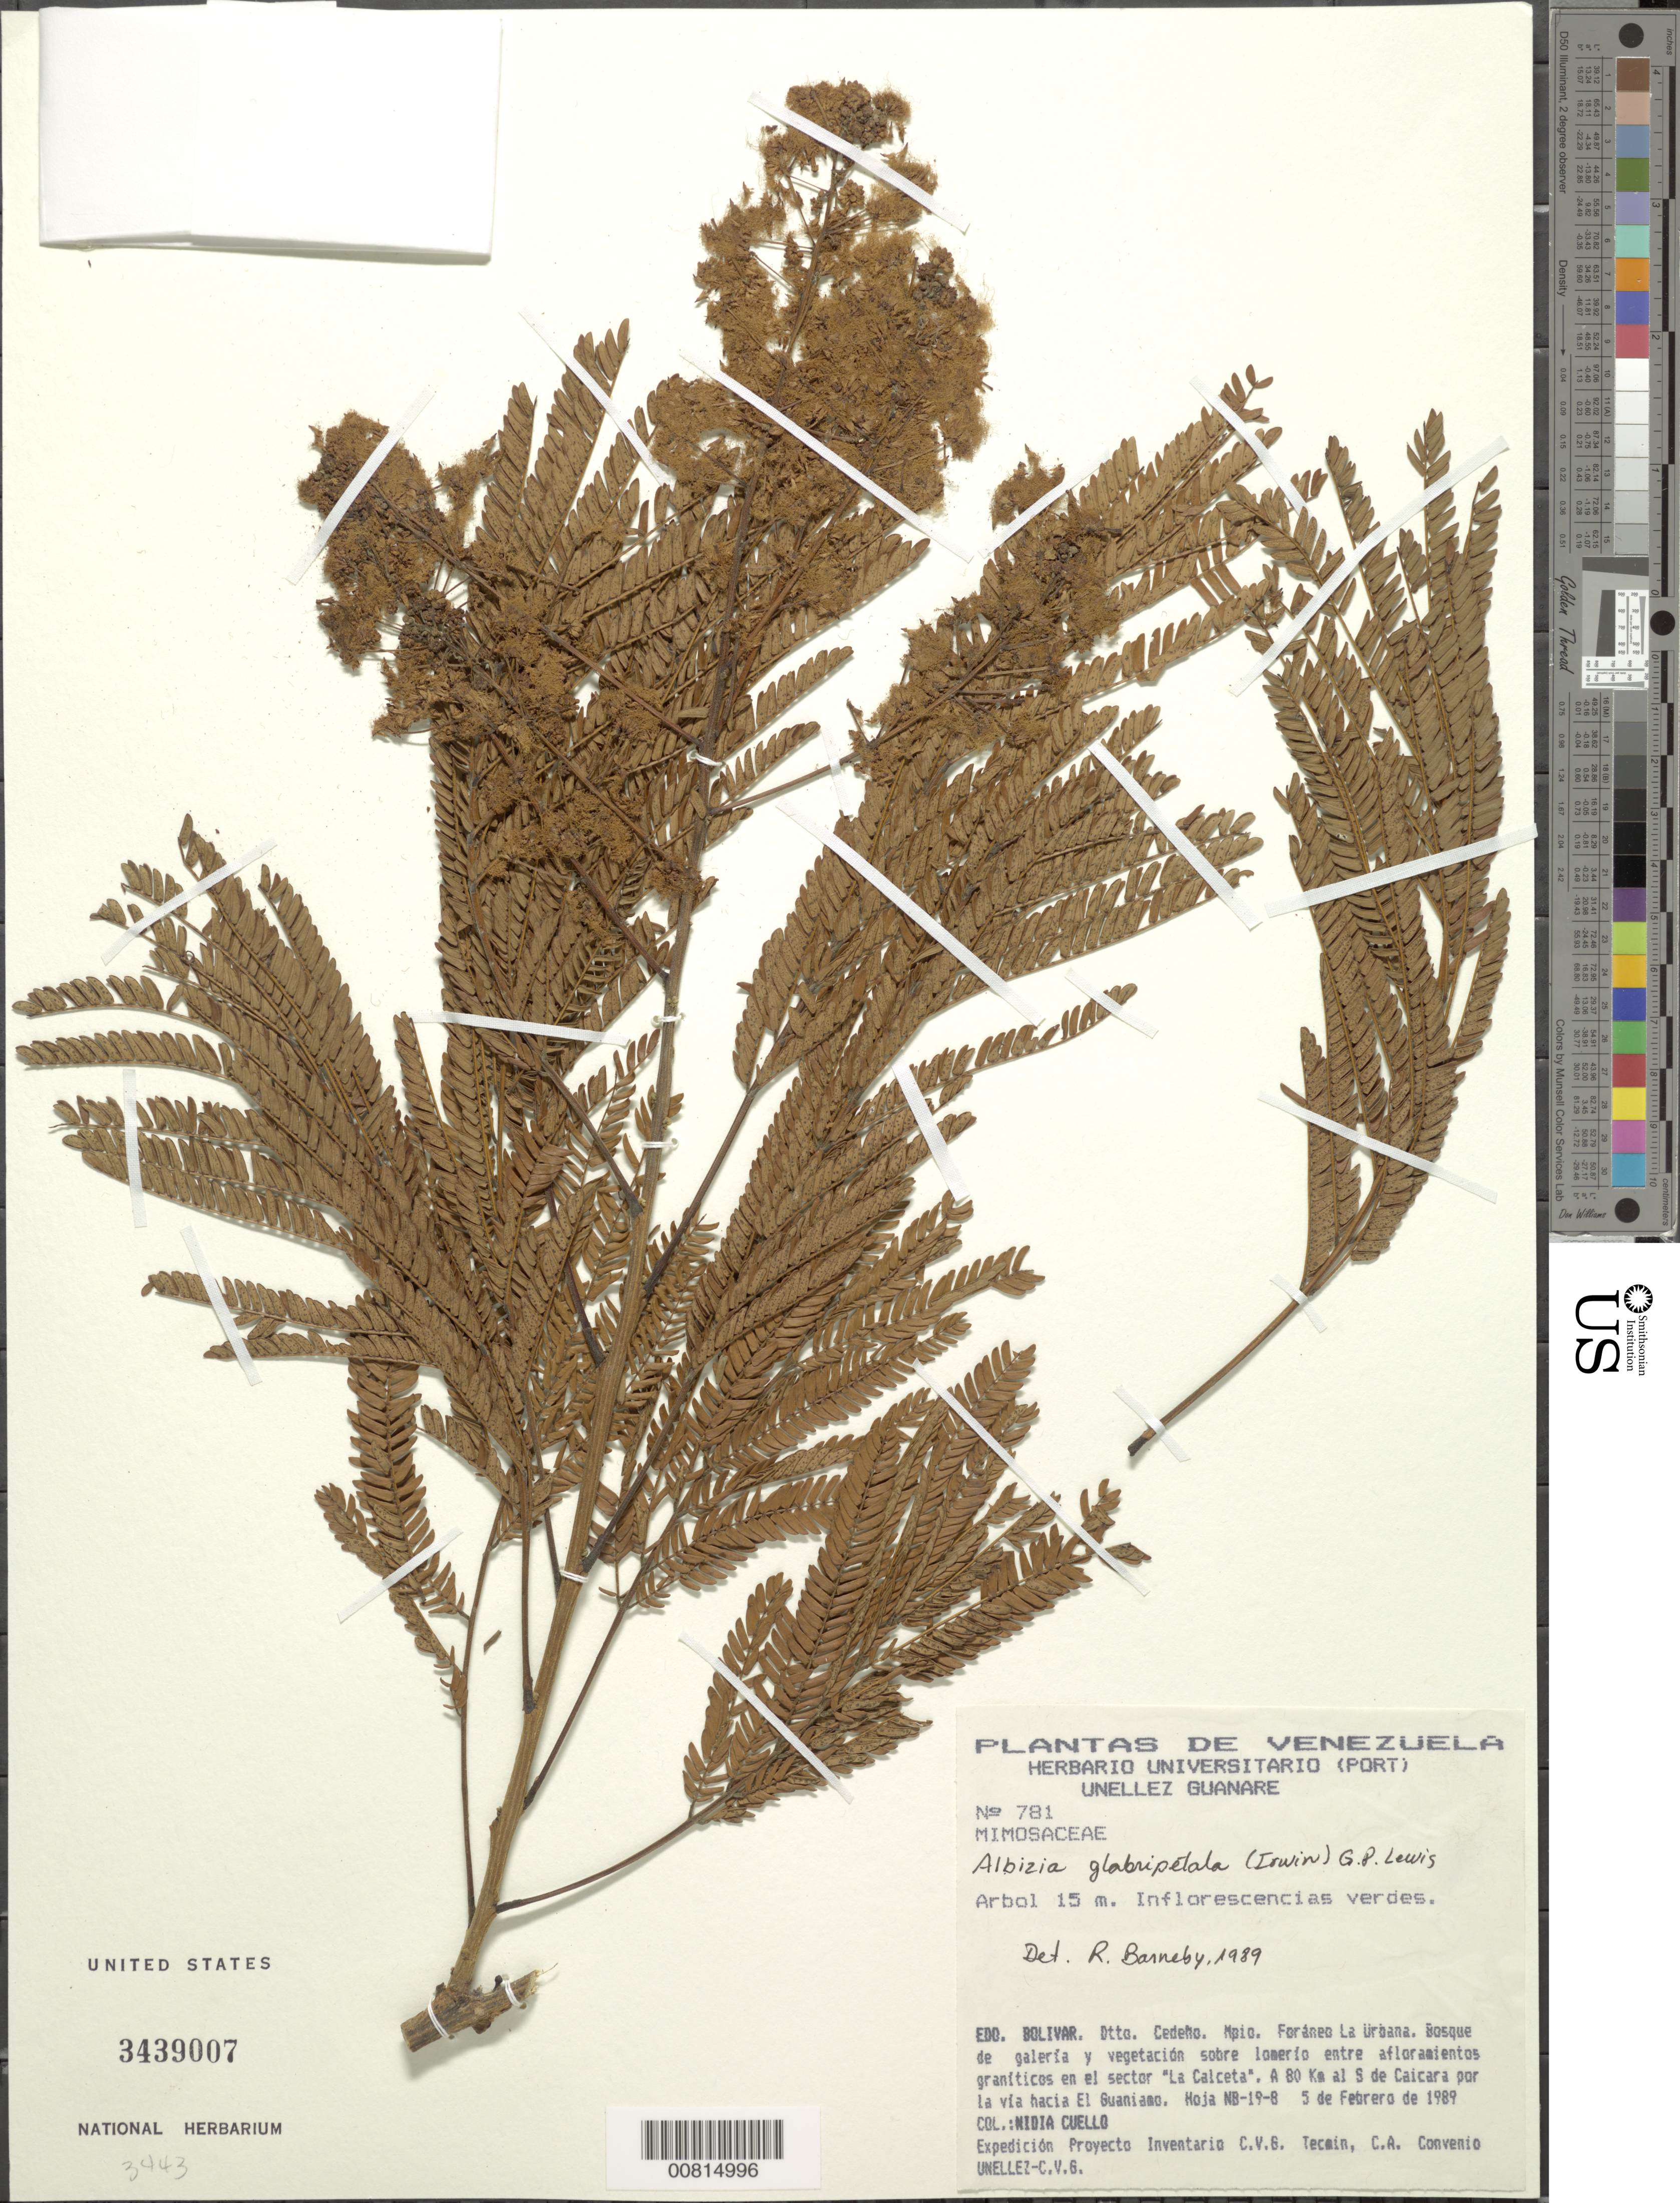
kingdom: Plantae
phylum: Tracheophyta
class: Magnoliopsida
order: Fabales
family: Fabaceae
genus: Pseudalbizzia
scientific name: Pseudalbizzia glabripetala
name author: (H.S. Irwin) Koenen & Duno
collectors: N. L. Cuello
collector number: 781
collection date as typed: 5-Feb-89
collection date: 1989-02-05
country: Venezuela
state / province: Bolívar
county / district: Cedeño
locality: Mun. Foráneo La Urbana, sector "La Calceta"; 80 km S Caicara por la vía hacia El Guaniano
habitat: Bosque de galeria y vegetación sobre lomerio entre afloramientos graniticos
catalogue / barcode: US 3439007